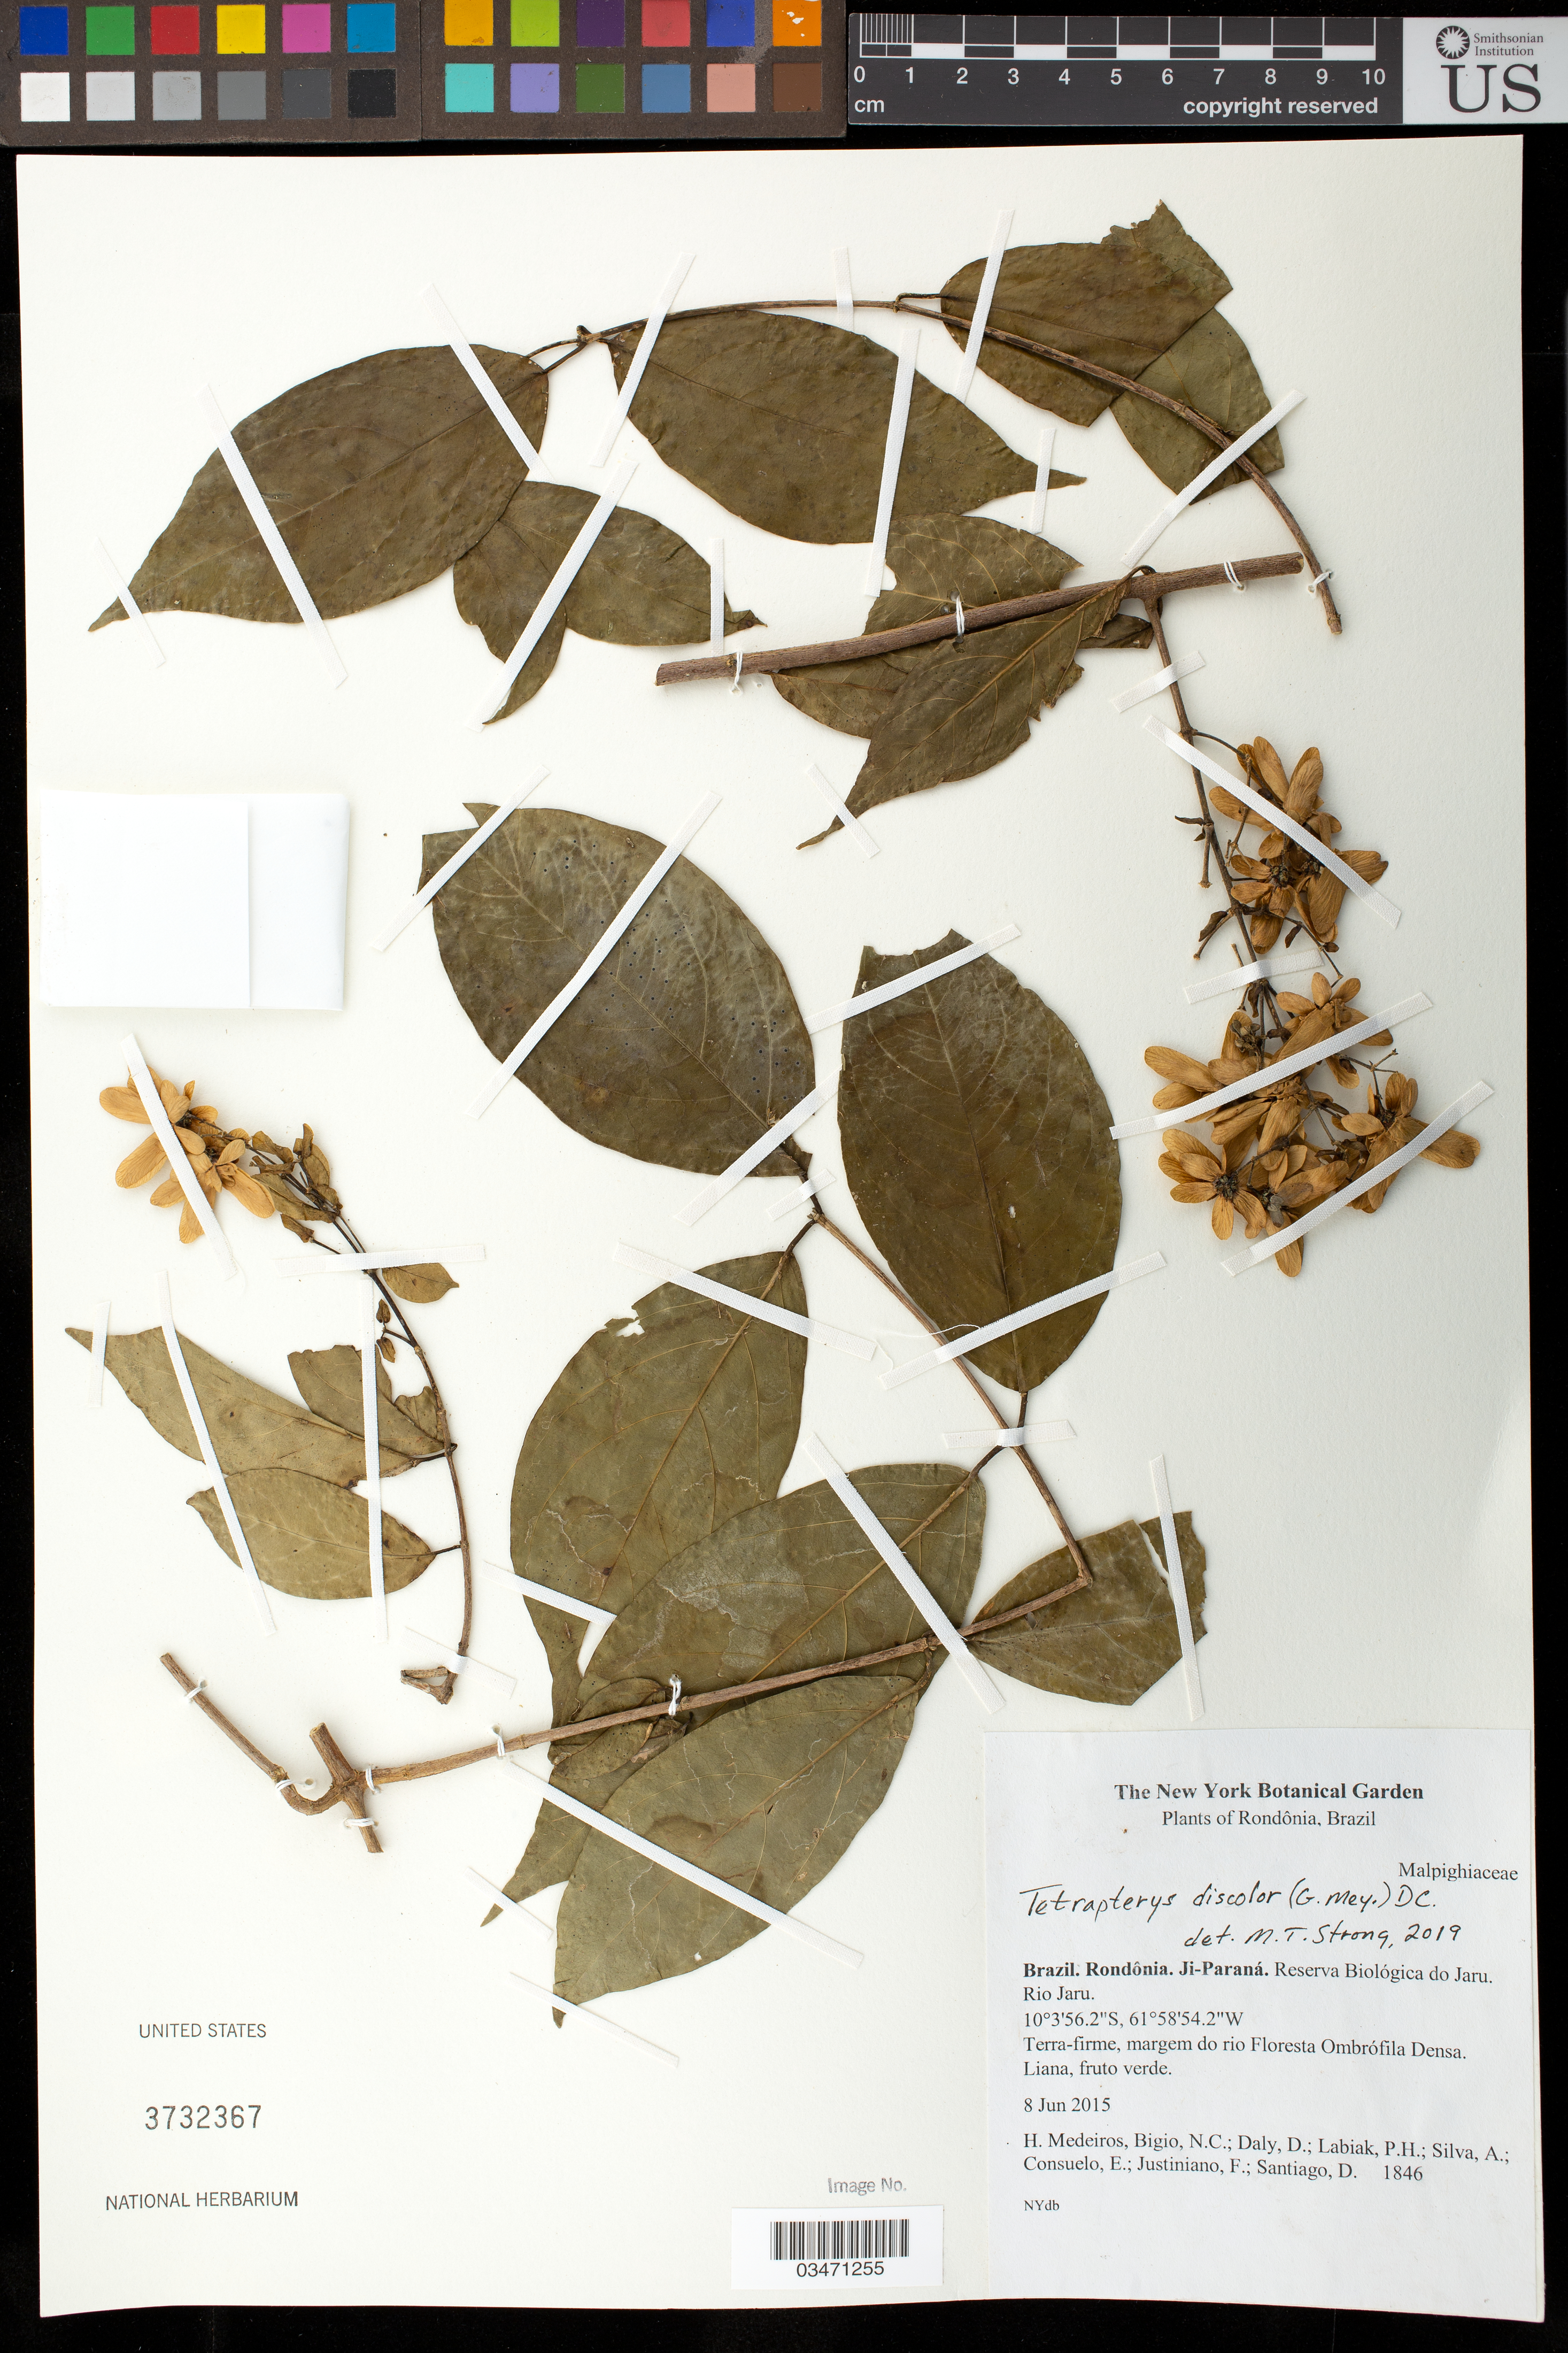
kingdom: Plantae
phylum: Tracheophyta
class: Magnoliopsida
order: Malpighiales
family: Malpighiaceae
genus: Tetrapterys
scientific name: Tetrapterys discolor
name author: (G. Mey.) DC.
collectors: H. Medeiros, N. C. Bigio, D. Daly, P. H. Labiak, A. Silva, E. Consuelo, F. Justiniano & D. Santiago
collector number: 1846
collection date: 2015-06-08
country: Brazil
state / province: Rondônia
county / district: Ji-Paraná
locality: Reserva Biologica do Jaru. Rio Jaru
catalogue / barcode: US 3732367